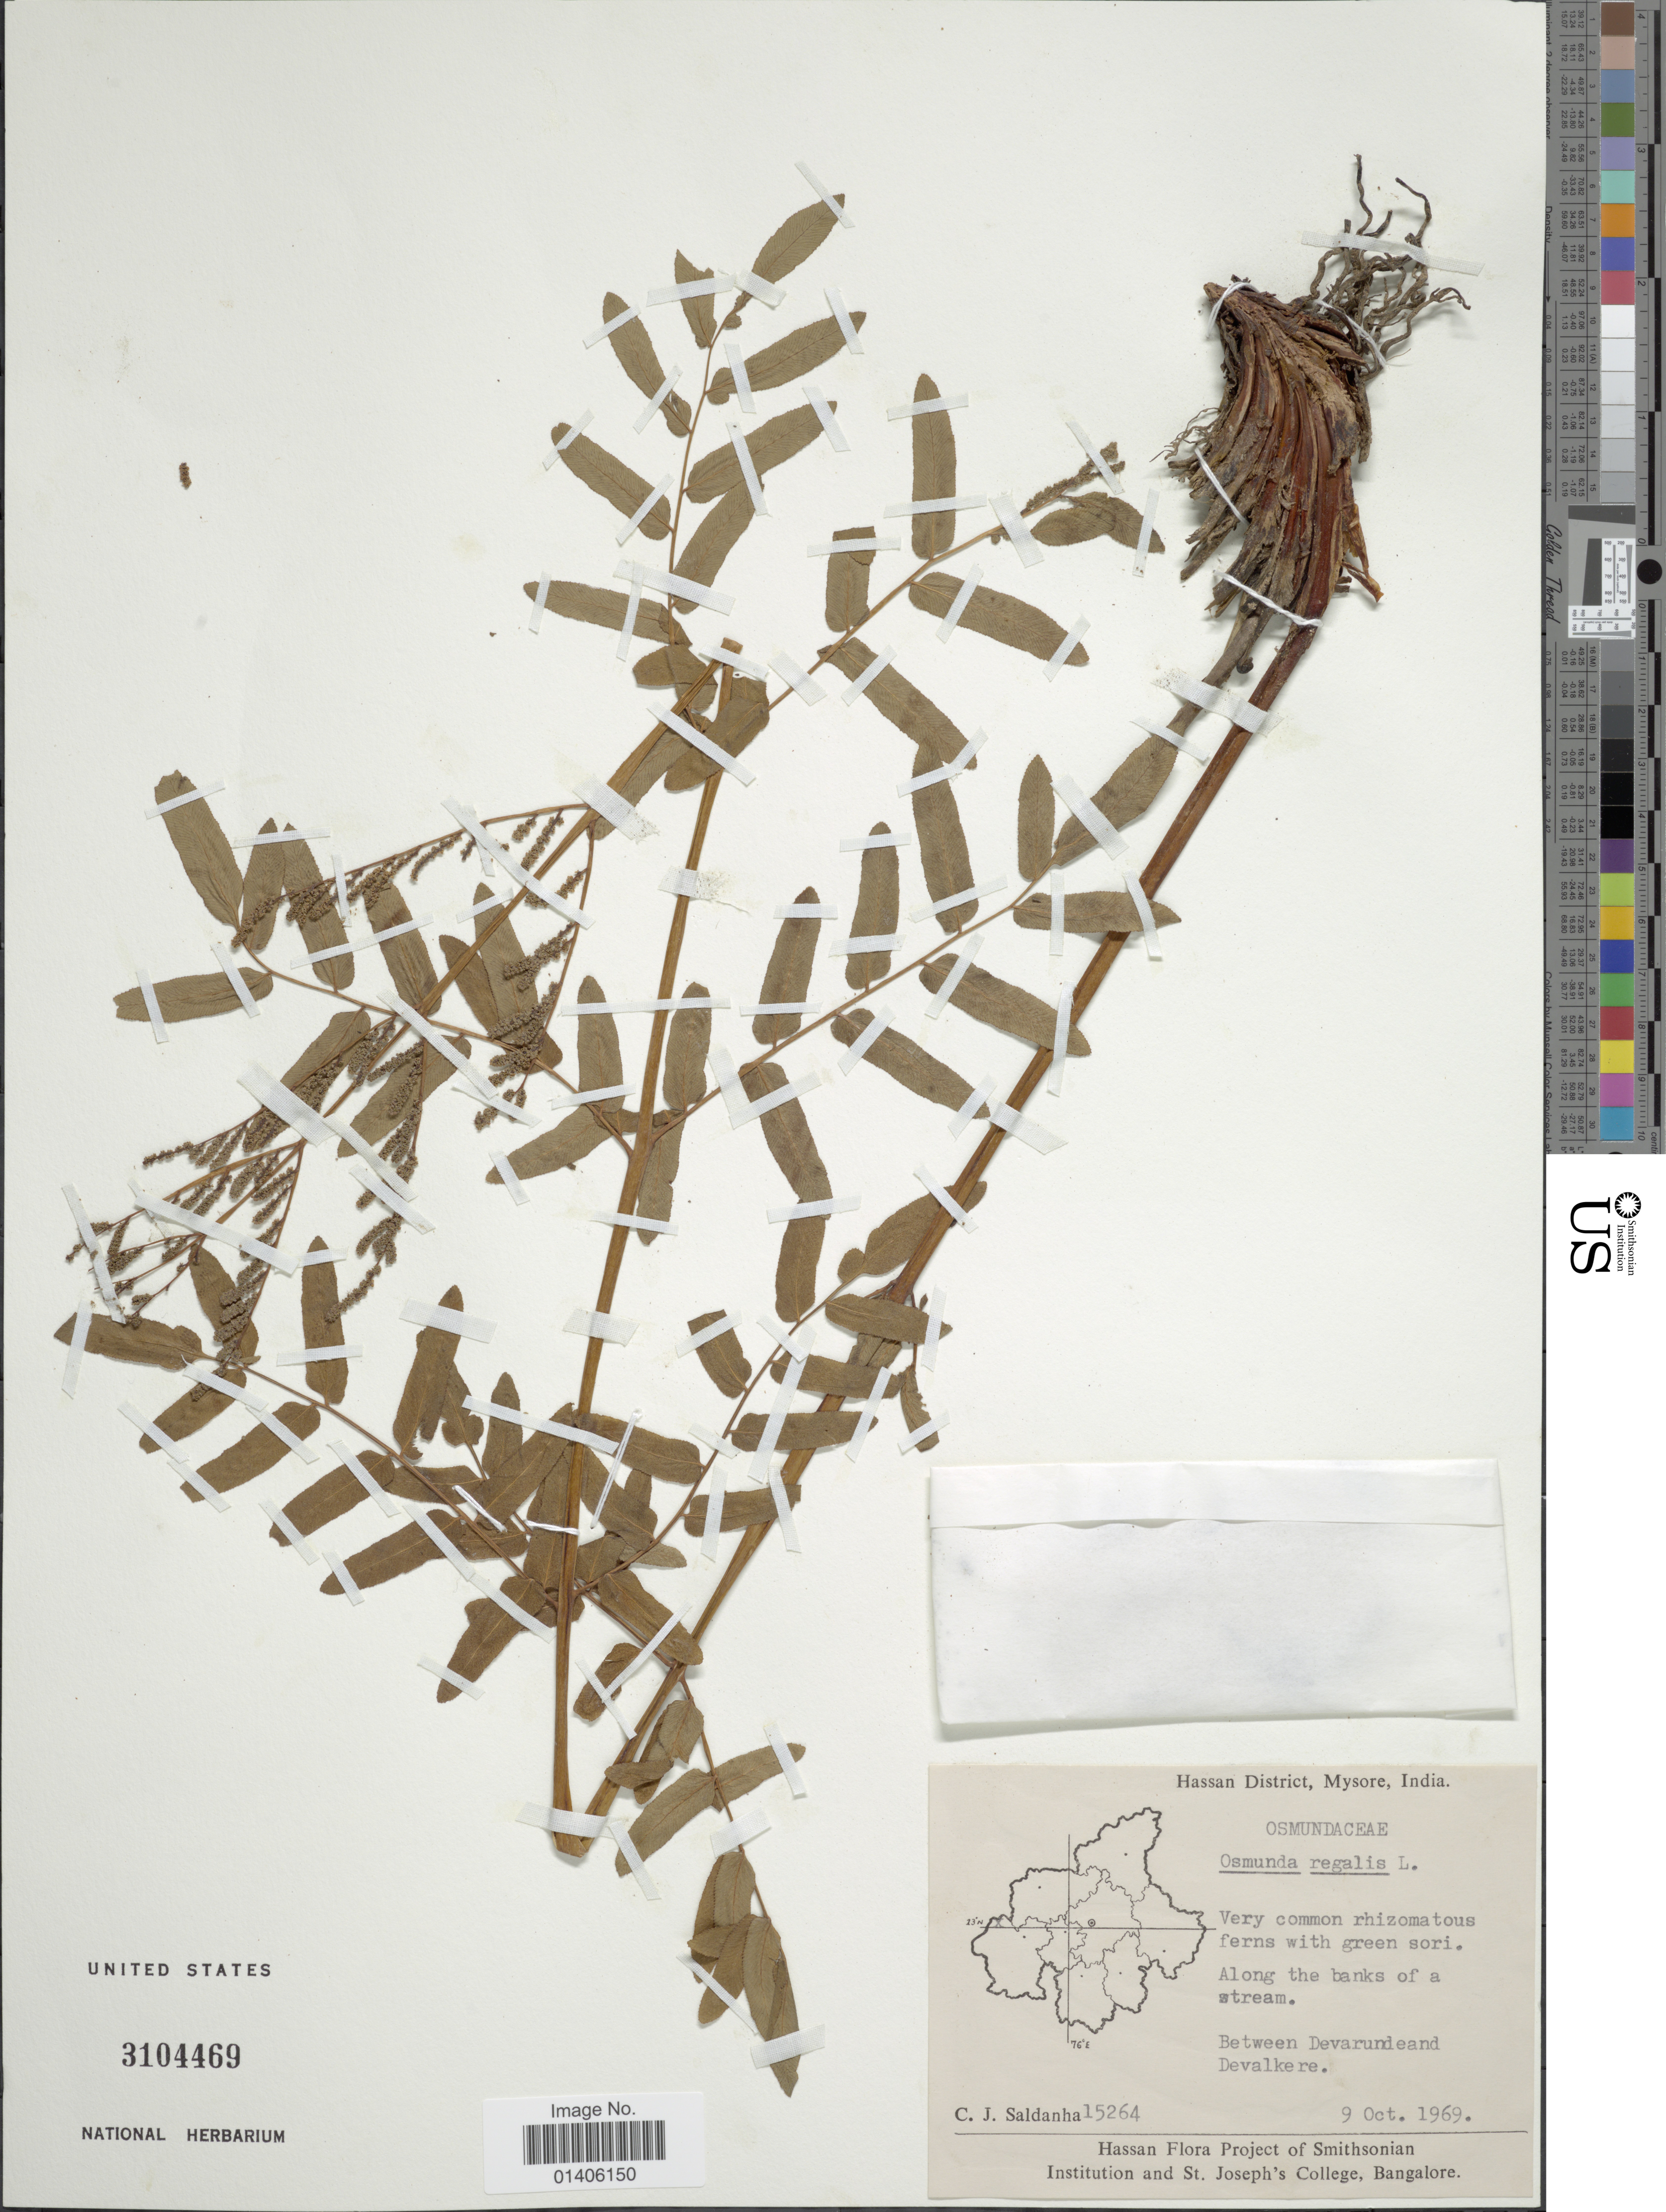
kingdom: Plantae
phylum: Tracheophyta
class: Polypodiopsida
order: Osmundales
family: Osmundaceae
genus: Osmunda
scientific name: Osmunda regalis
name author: L.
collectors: C. J. Saldanha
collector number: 15264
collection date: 1969-10-09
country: India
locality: Hassan District, Mysore, Between Devarundea and Devalkere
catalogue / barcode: US 3104469